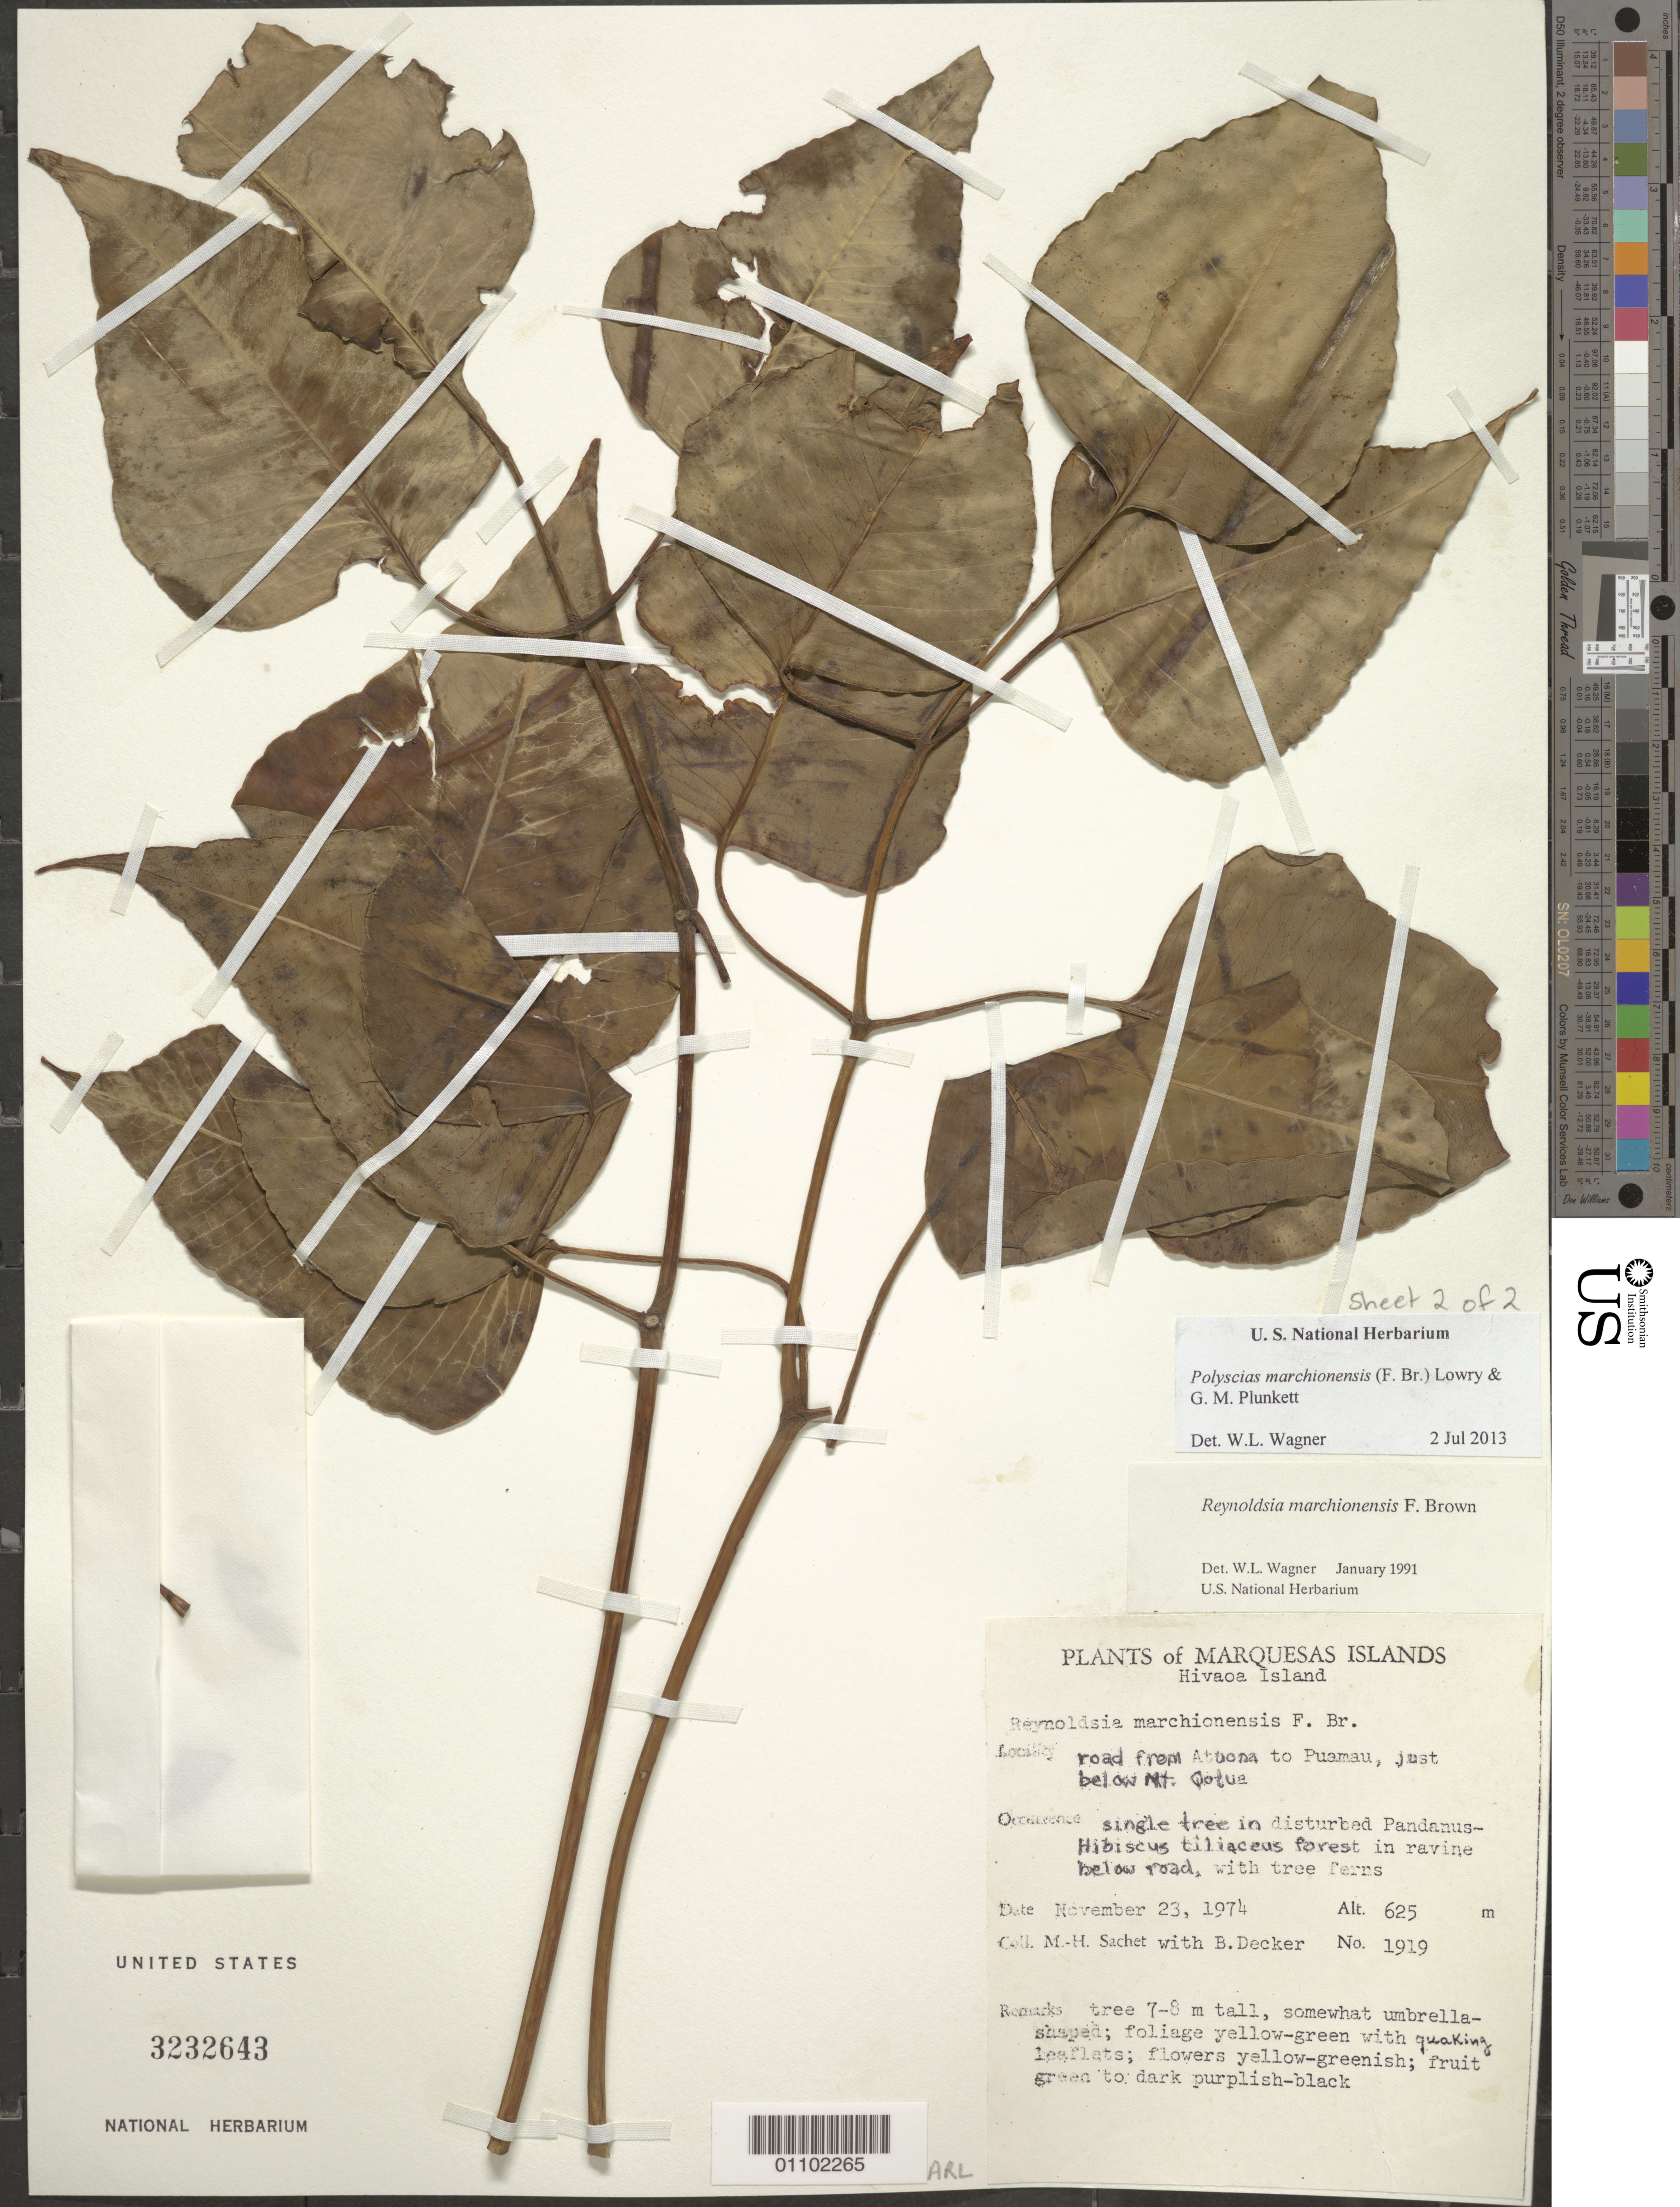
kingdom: Plantae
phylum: Tracheophyta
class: Magnoliopsida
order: Apiales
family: Araliaceae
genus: Polyscias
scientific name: Polyscias marchionensis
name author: (F. Br.) T.K. Lowery & G. M. Plunkett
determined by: Lorence, David H., (PTBG), National Tropical Botanical Garden (UNITED STATES)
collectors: M.-H. Sachet & B. G. Decker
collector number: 1919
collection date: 1974-11-23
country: French Polynesia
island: Hiva Oa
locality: Road from Atuona to Puamau, just below Mt. Ootua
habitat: Single tree in Pandanus-Hibiscus tiliaceus forest in ravine below road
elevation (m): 625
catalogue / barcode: US 3232643